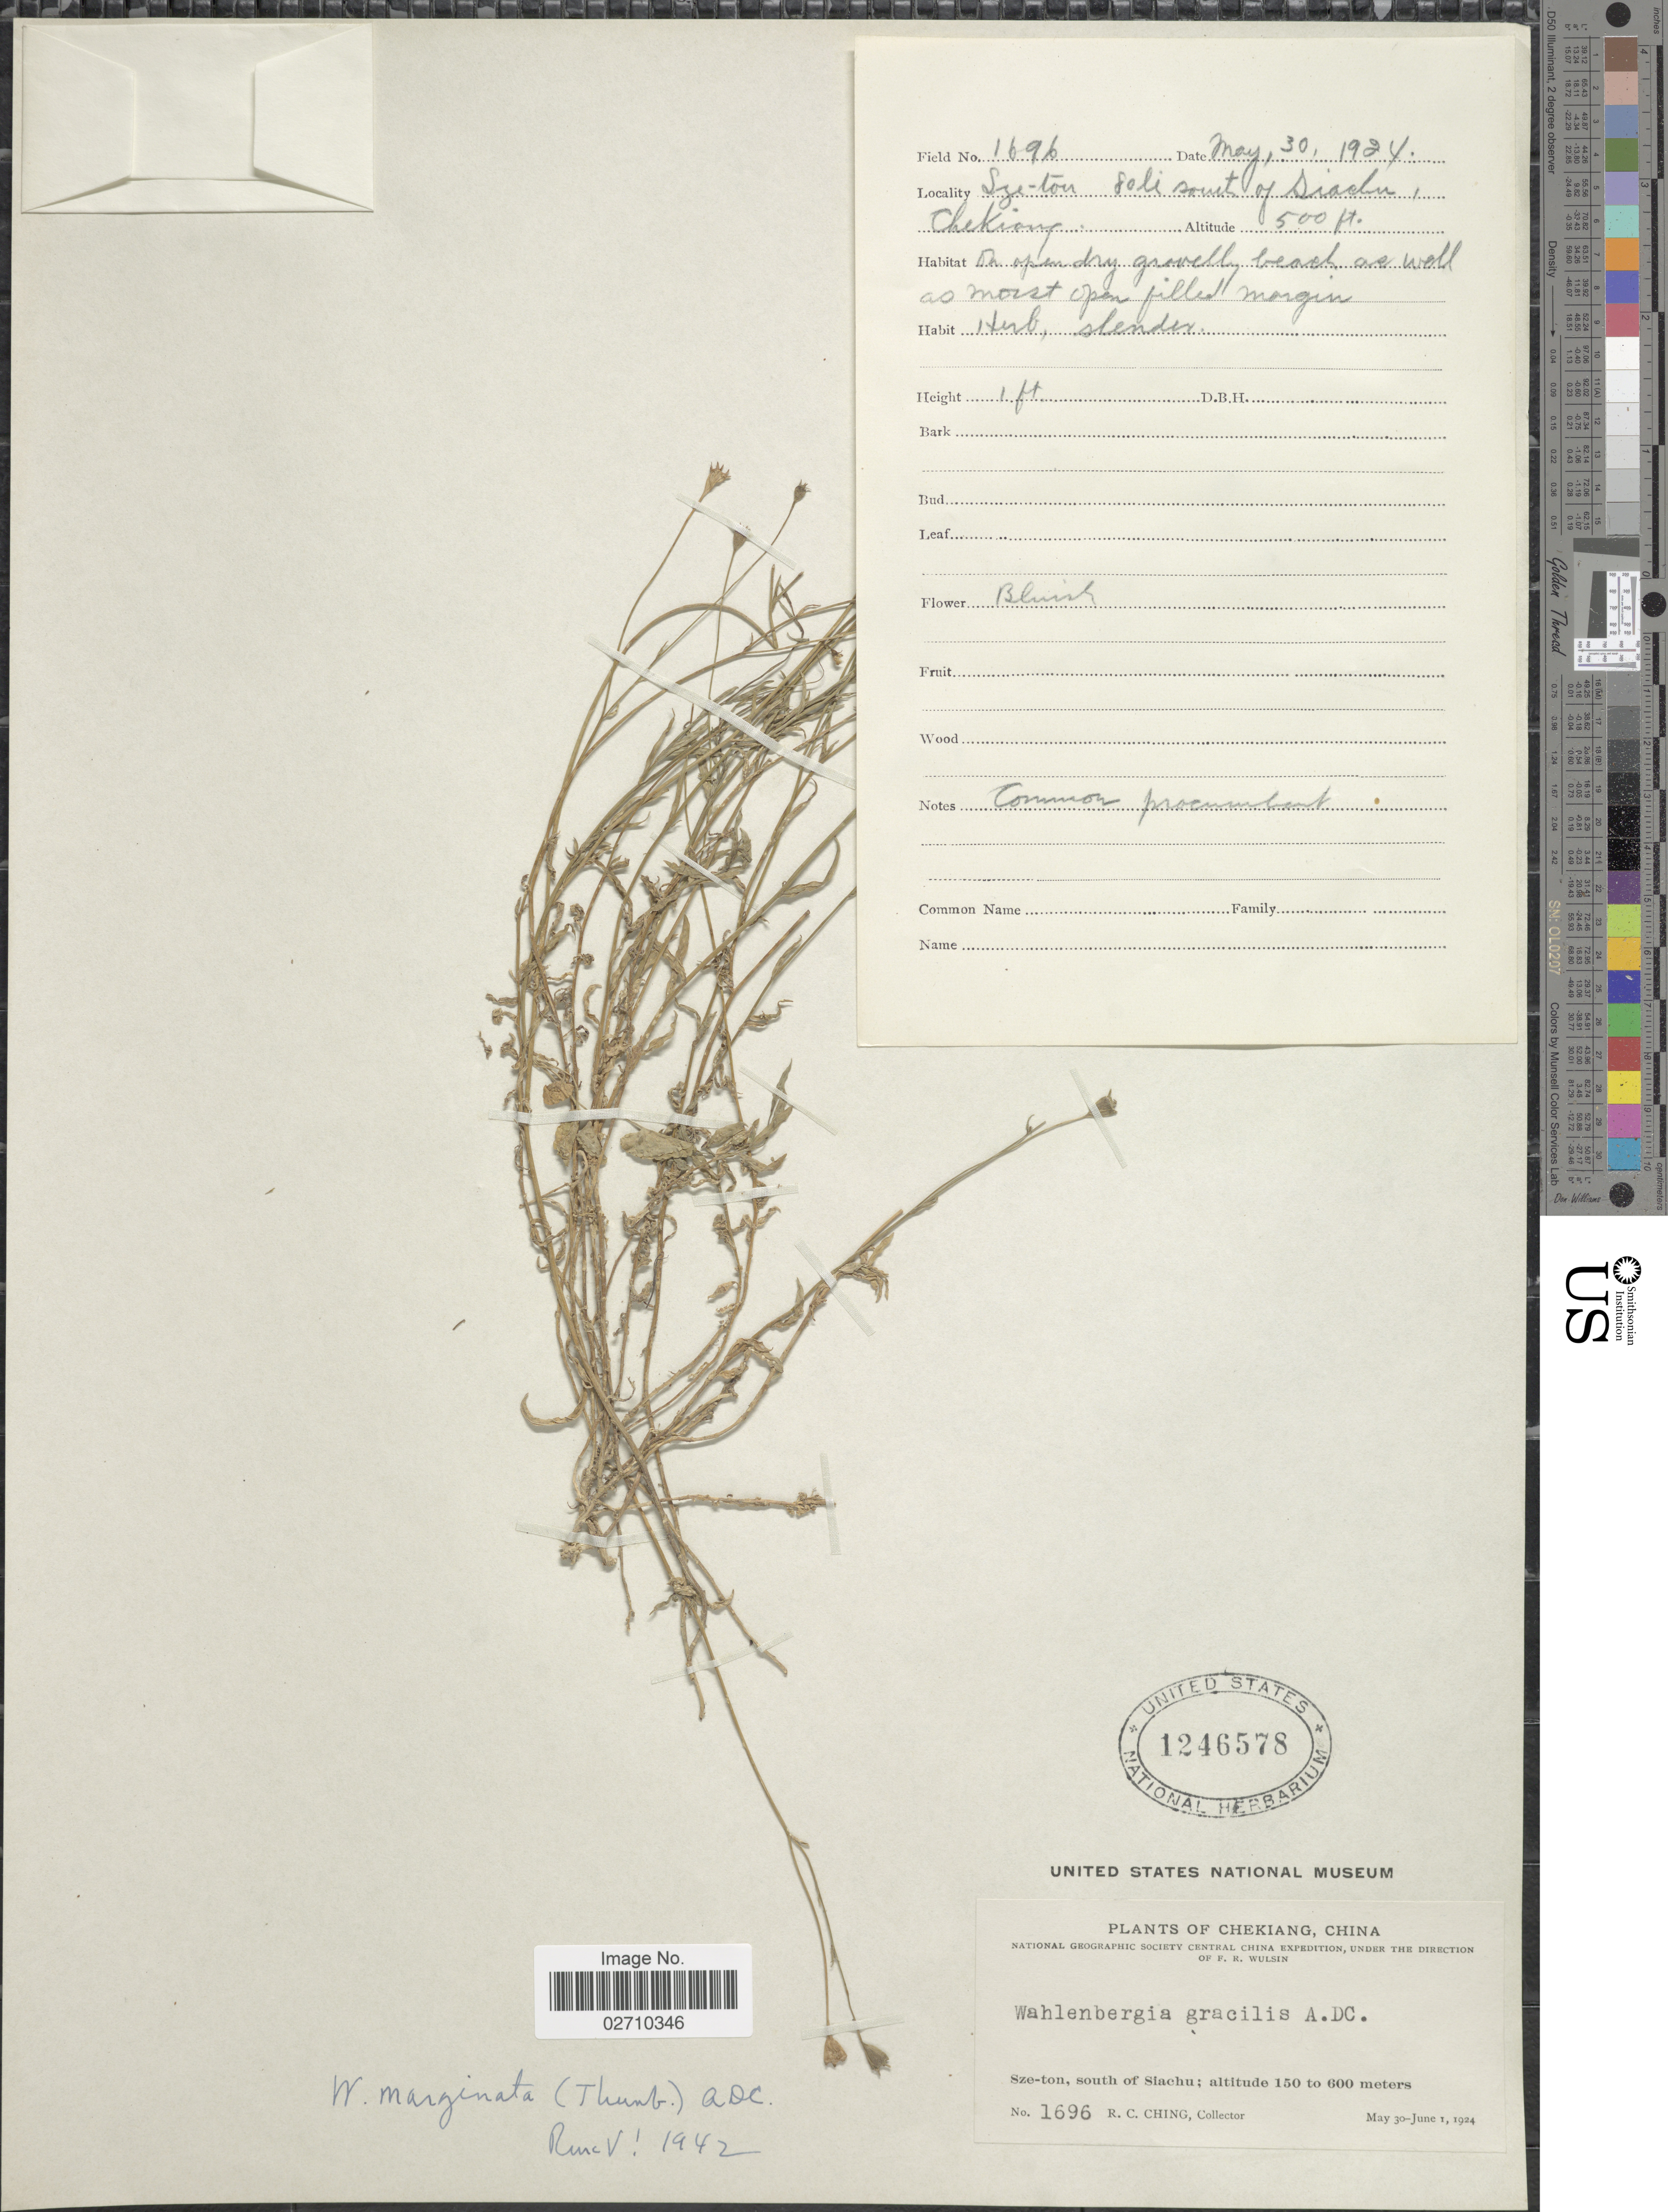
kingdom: Plantae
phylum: Tracheophyta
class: Magnoliopsida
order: Asterales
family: Campanulaceae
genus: Wahlenbergia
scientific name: Wahlenbergia marginata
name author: (Thunb.) A. DC.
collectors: R. C. Ching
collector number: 1696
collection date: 1924-05-30/1924-06-01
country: China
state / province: Zhejiang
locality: Chekiang. Sze-ton, south of Siachu.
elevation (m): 150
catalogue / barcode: US 1246578